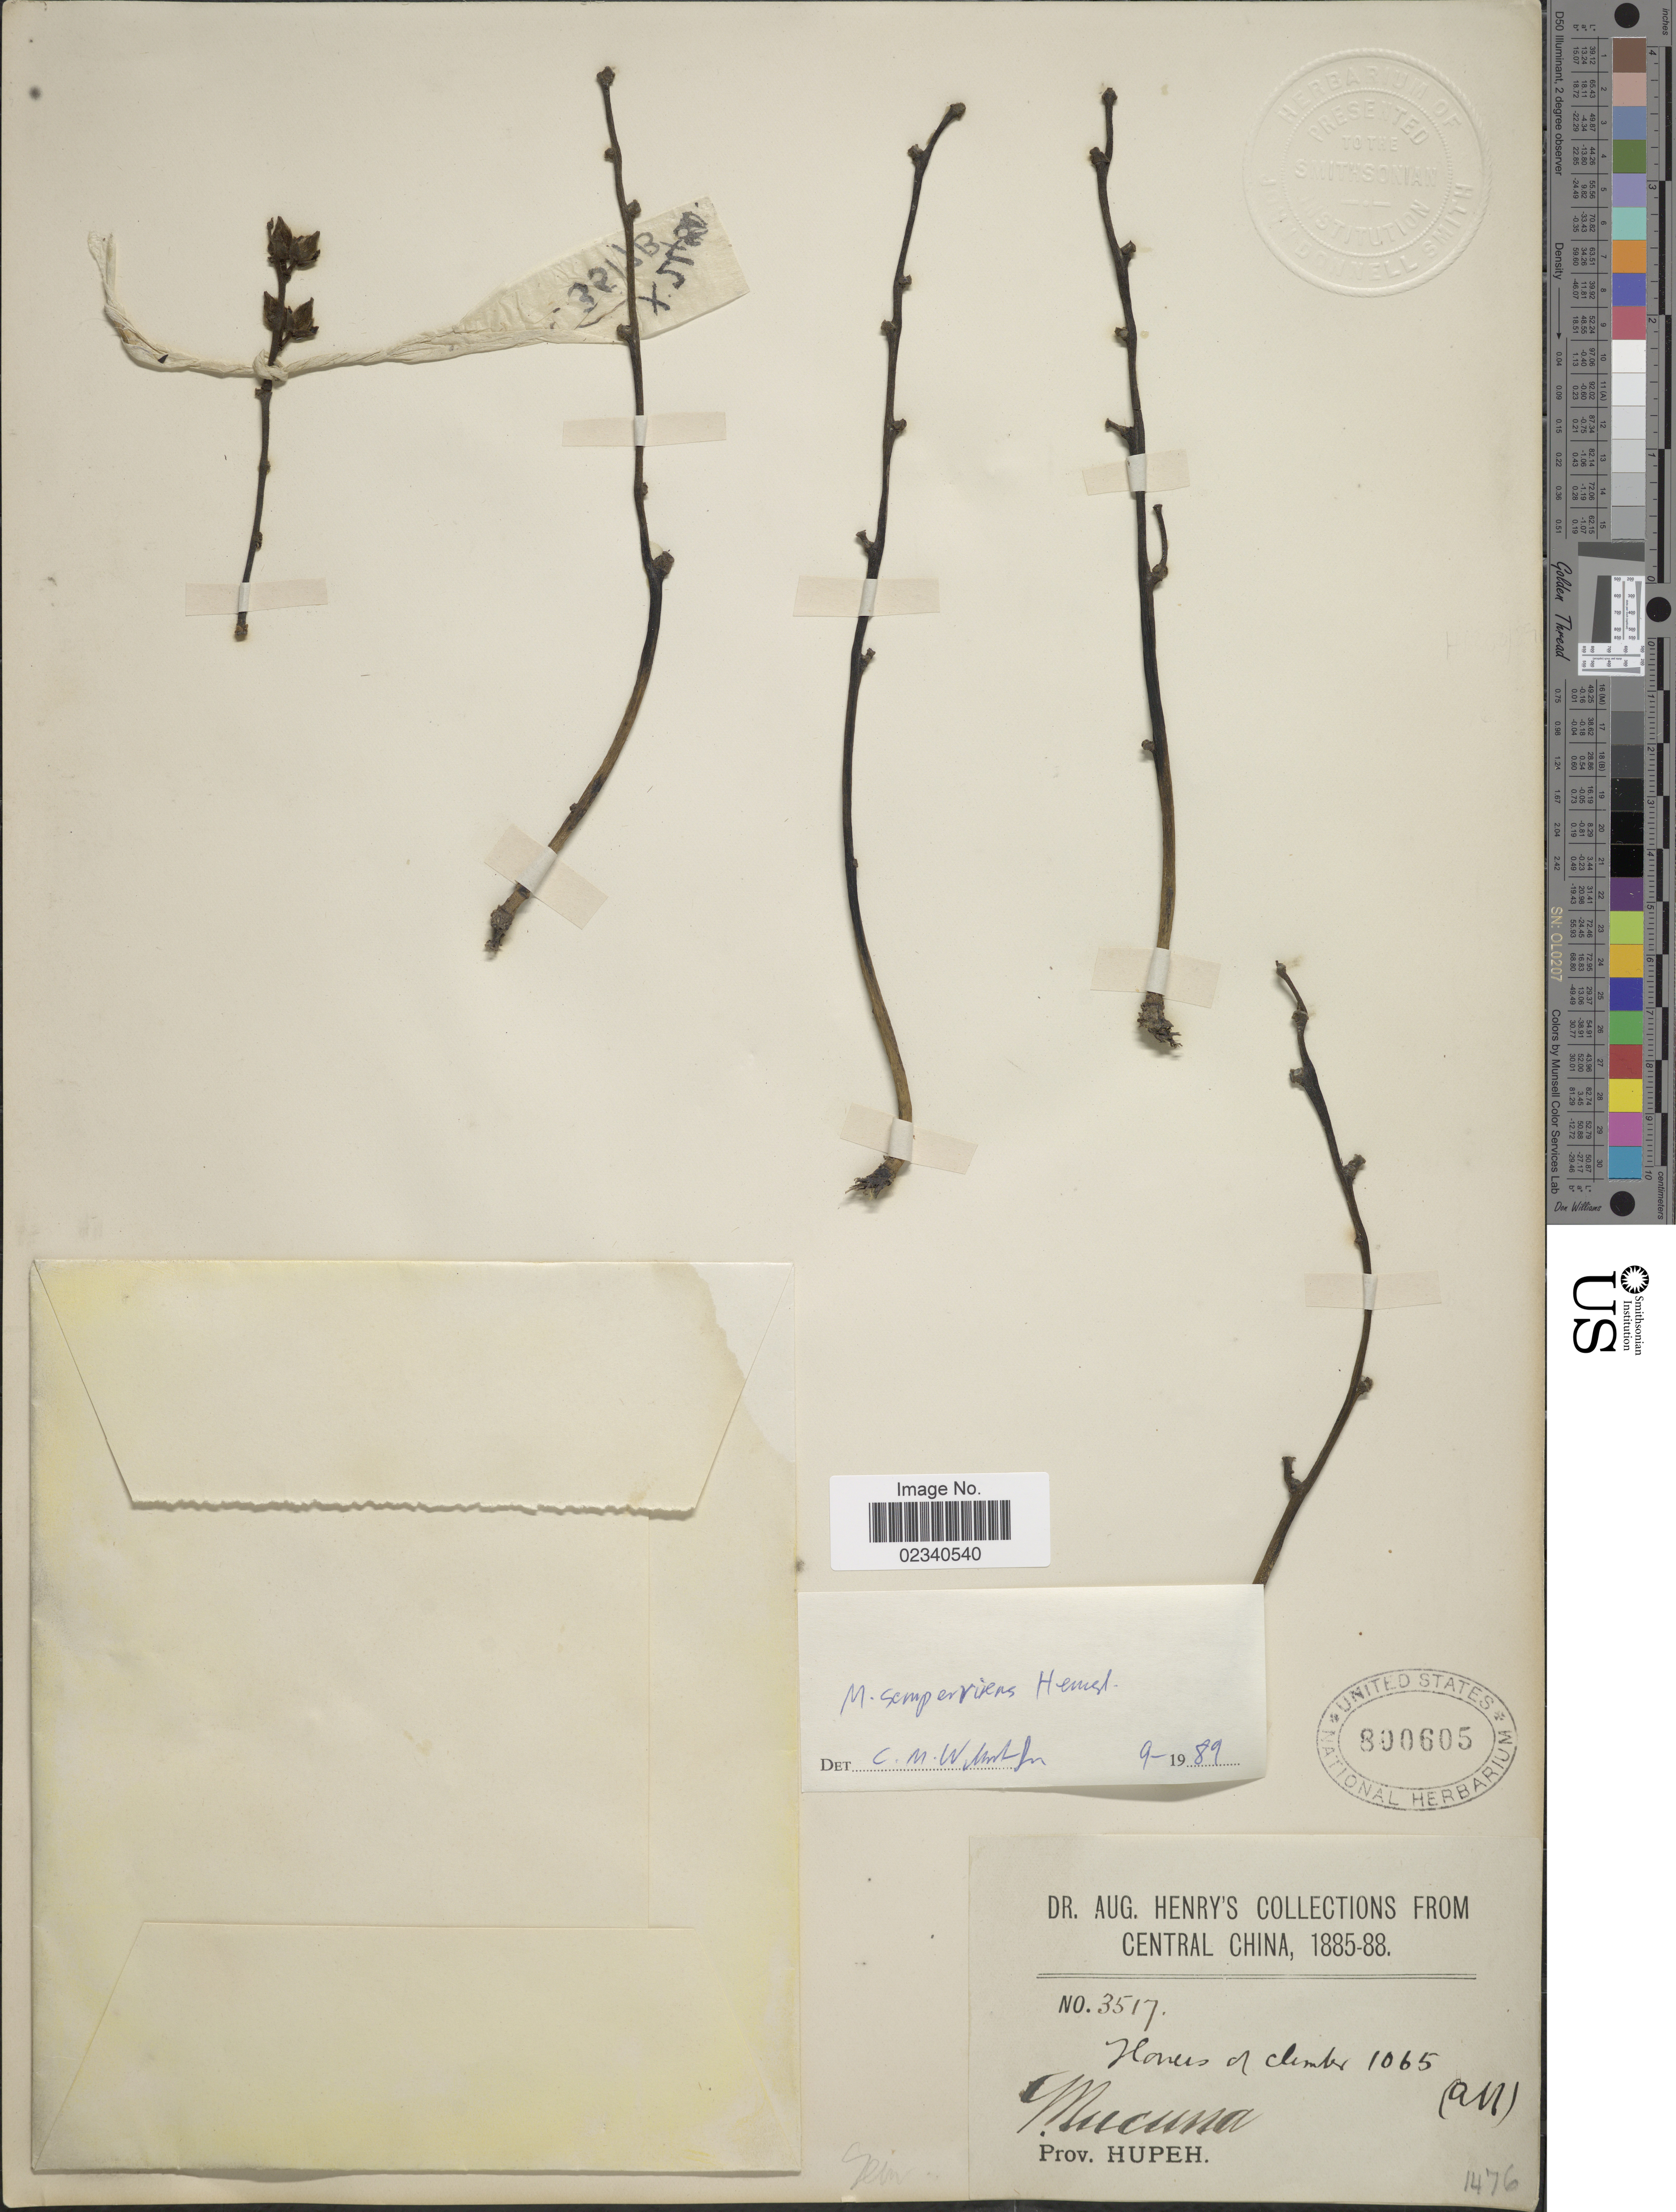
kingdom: Plantae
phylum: Tracheophyta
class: Magnoliopsida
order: Fabales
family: Fabaceae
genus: Mucuna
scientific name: Mucuna sempervirens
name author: Hemsl.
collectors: A. Henry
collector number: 3517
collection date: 1885/1888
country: China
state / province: Hubei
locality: Central China. Prov. Hupeh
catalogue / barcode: US 800605